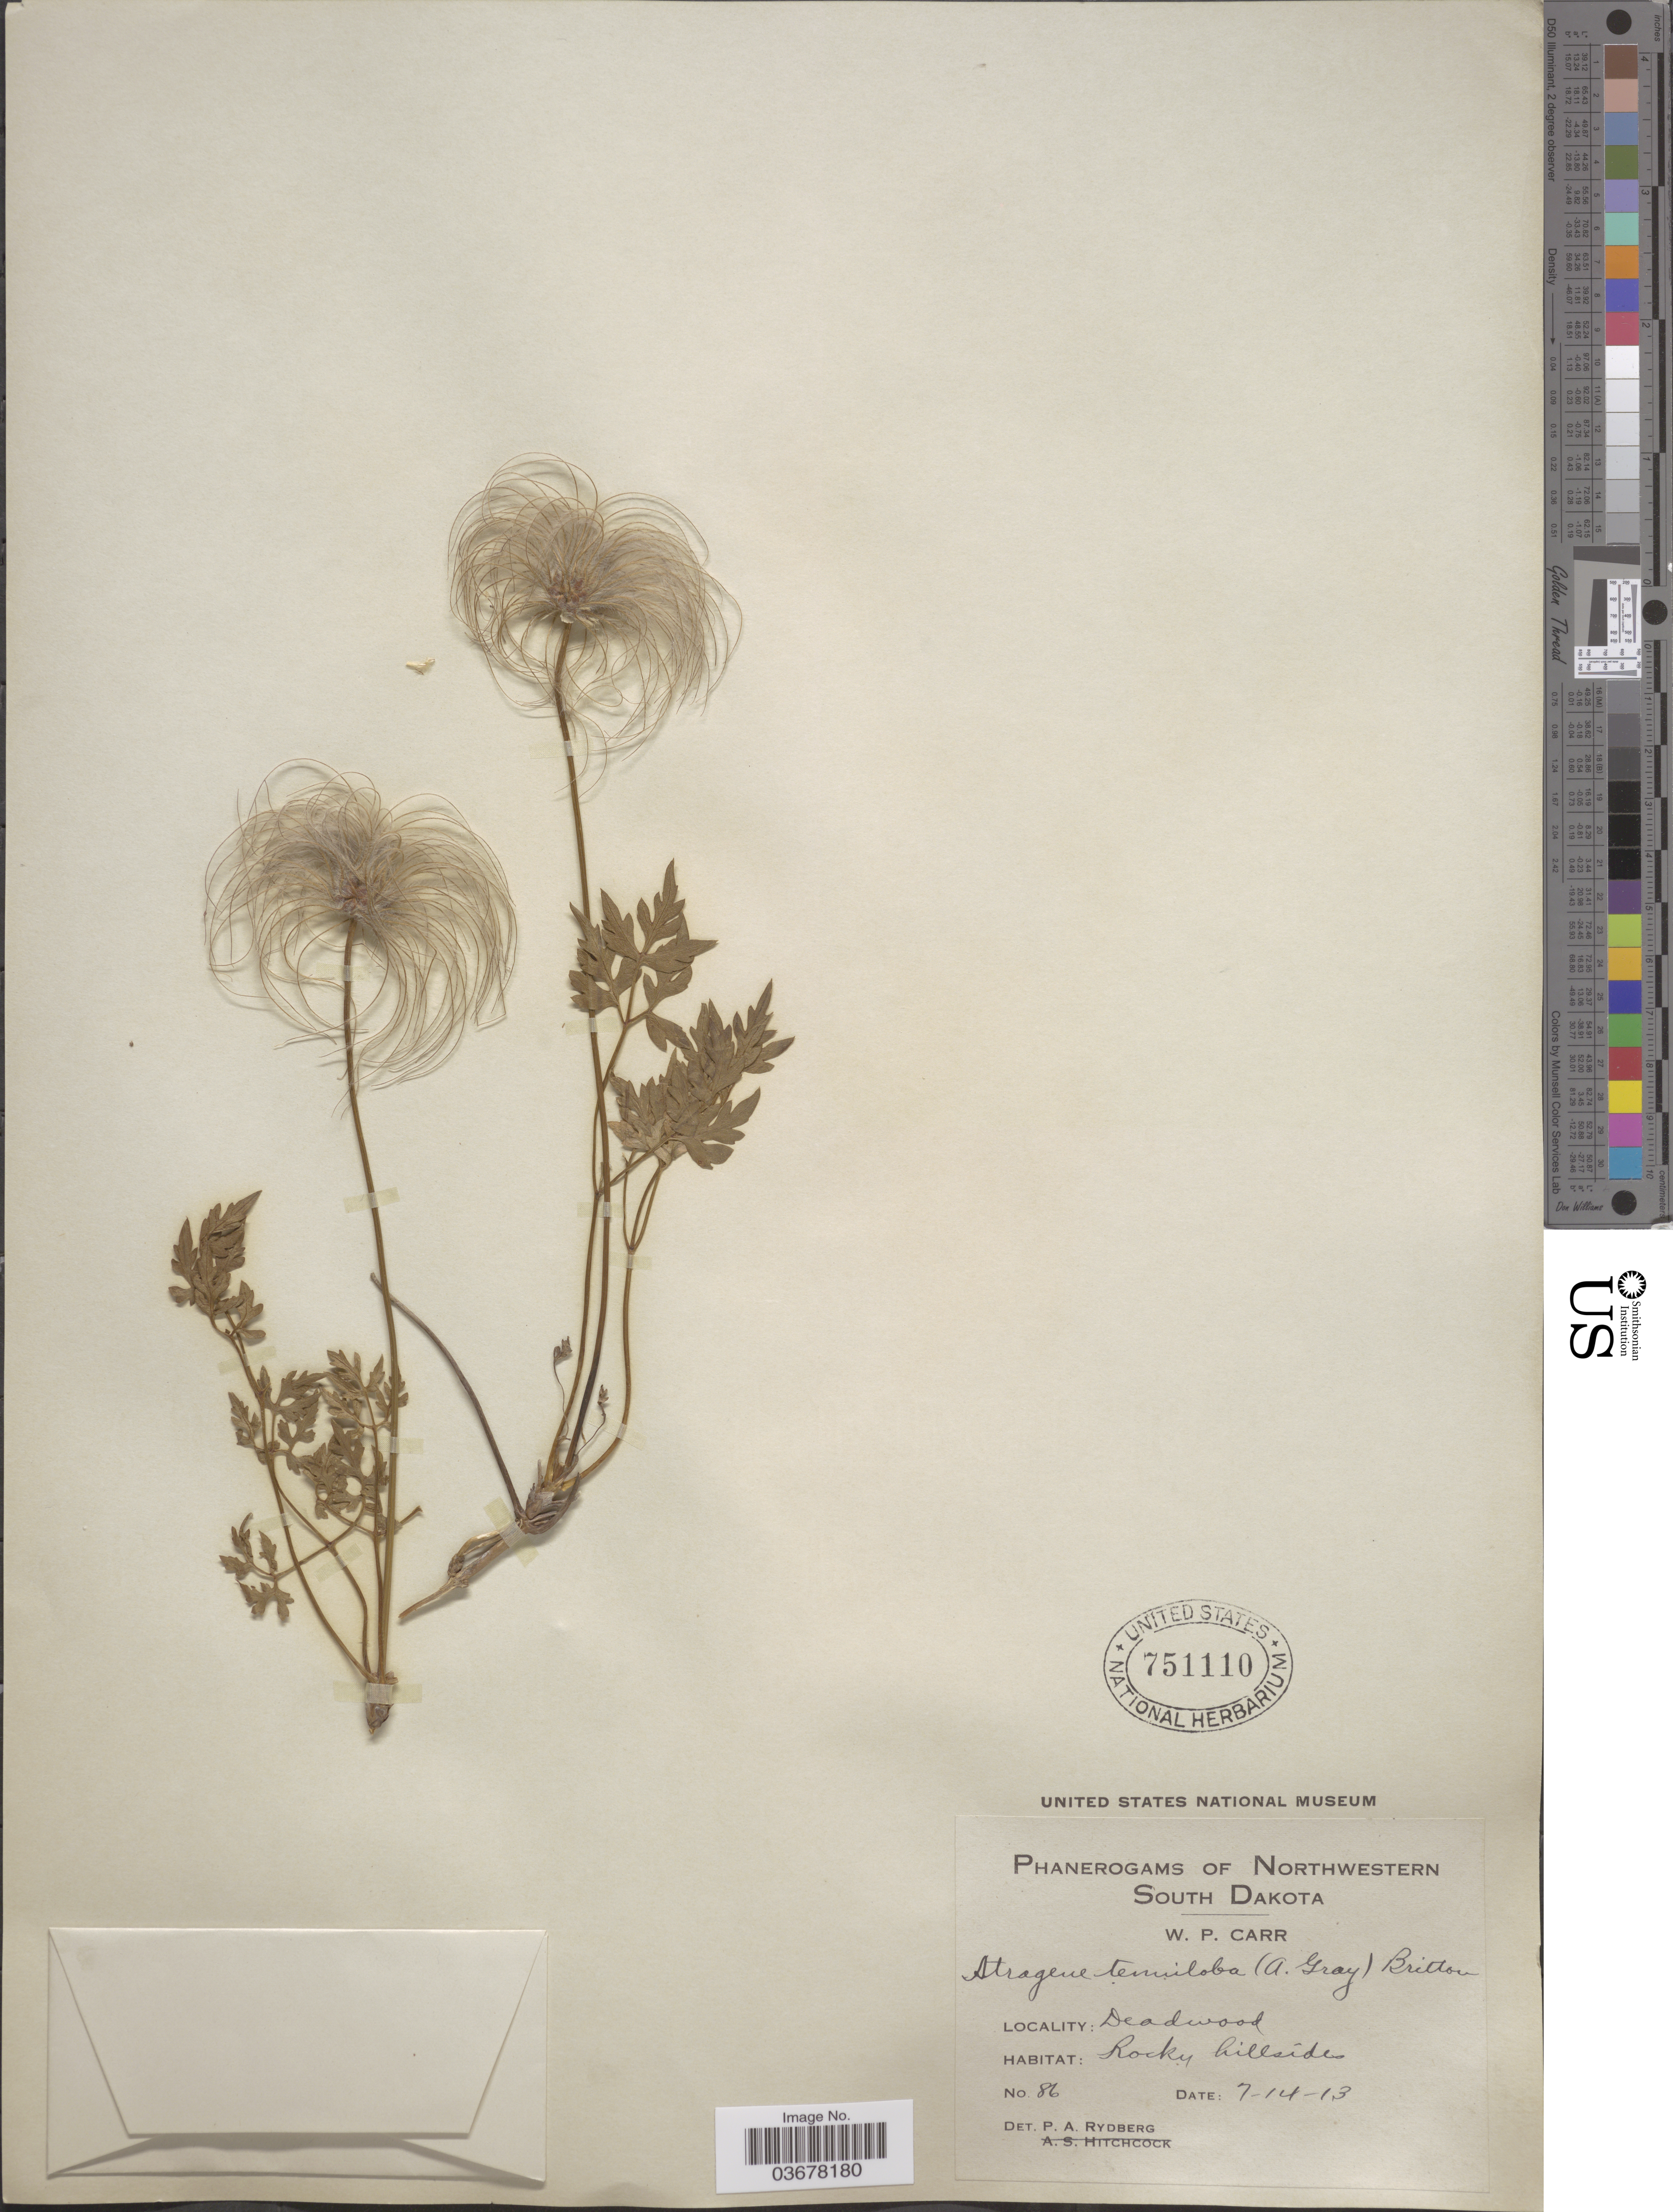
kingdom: Plantae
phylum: Tracheophyta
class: Magnoliopsida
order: Ranunculales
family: Ranunculaceae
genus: Clematis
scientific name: Clematis columbiana var. tenuiloba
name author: (A. Gray) J.S. Pringle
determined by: Strong, M. T., (US), Smithsonian Institution - National Museum of Natural History (UNITED STATES)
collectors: W. Carr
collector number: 86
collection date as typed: Transcribed d/m/y: 14/7/13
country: United States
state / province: South Dakota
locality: Northwestern South Dakota. Deadwood.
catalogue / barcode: US 751110